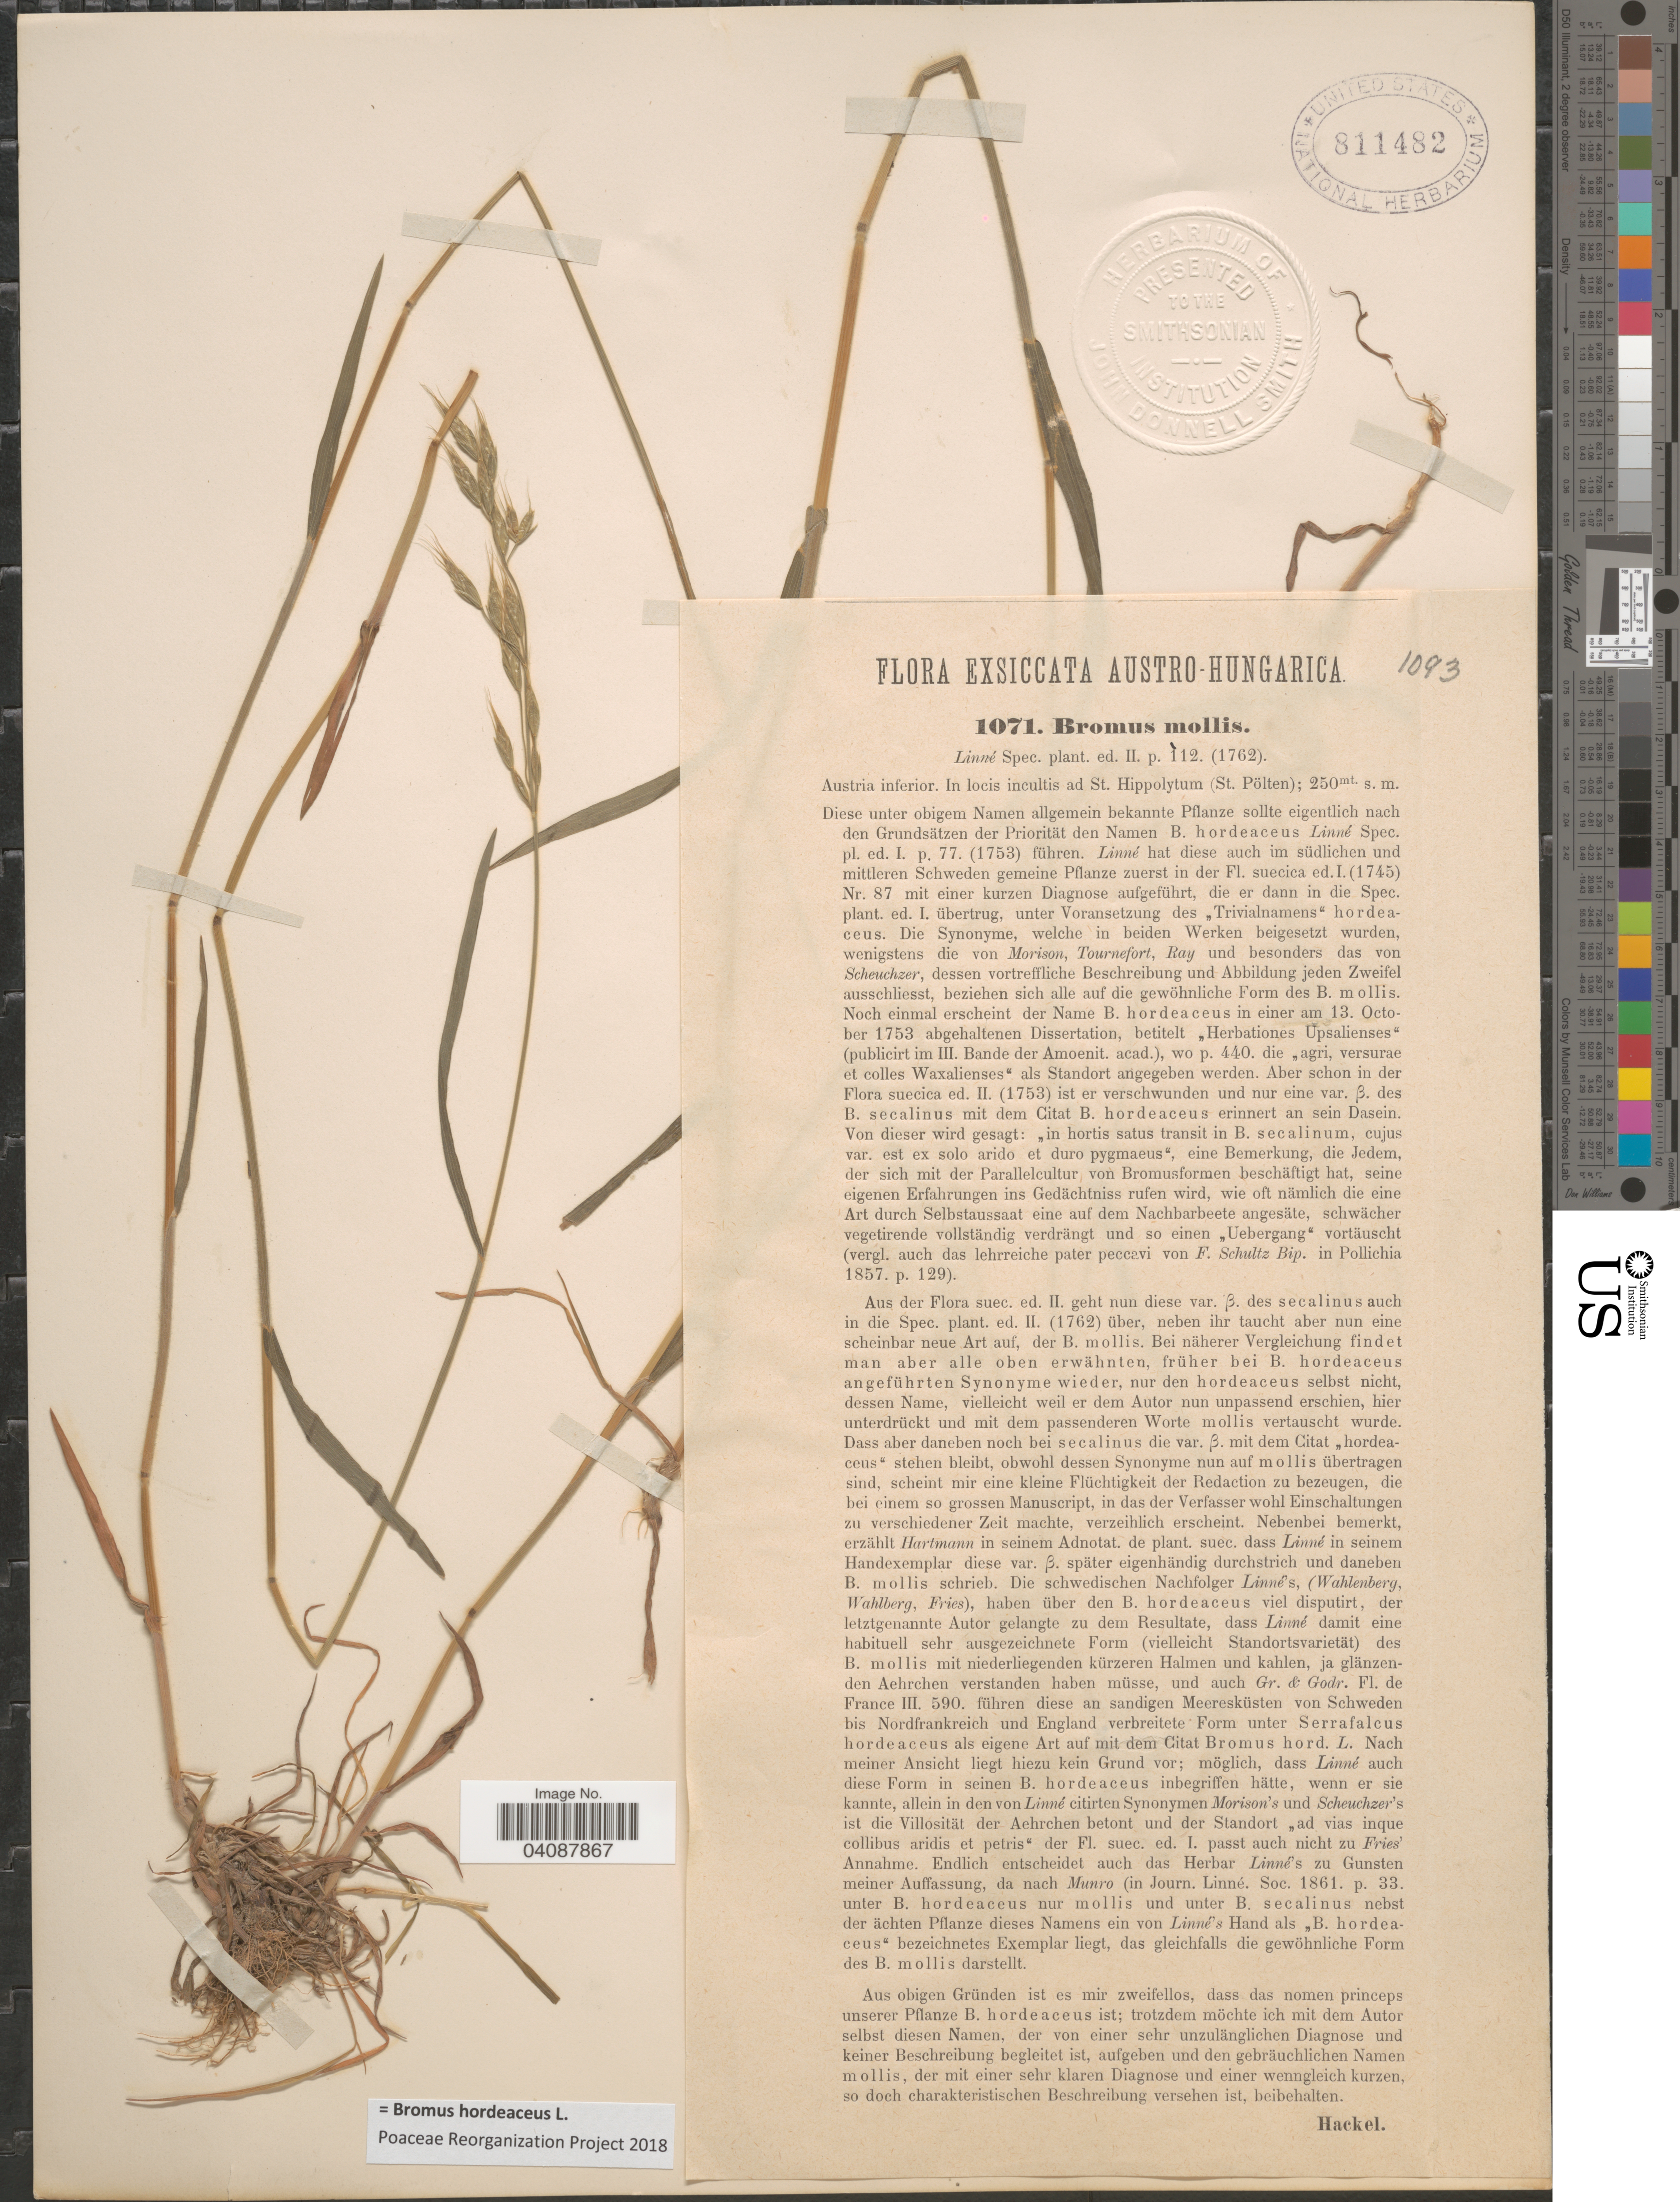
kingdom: Plantae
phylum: Tracheophyta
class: Liliopsida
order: Poales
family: Poaceae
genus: Bromus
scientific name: Bromus hordeaceus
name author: L.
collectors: -. Hackel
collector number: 1071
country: Austria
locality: Austro-Hungarica. Austria inferior. In locis incultis ad St. Hippolytum (St. Pölten).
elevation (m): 250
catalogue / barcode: US 811482